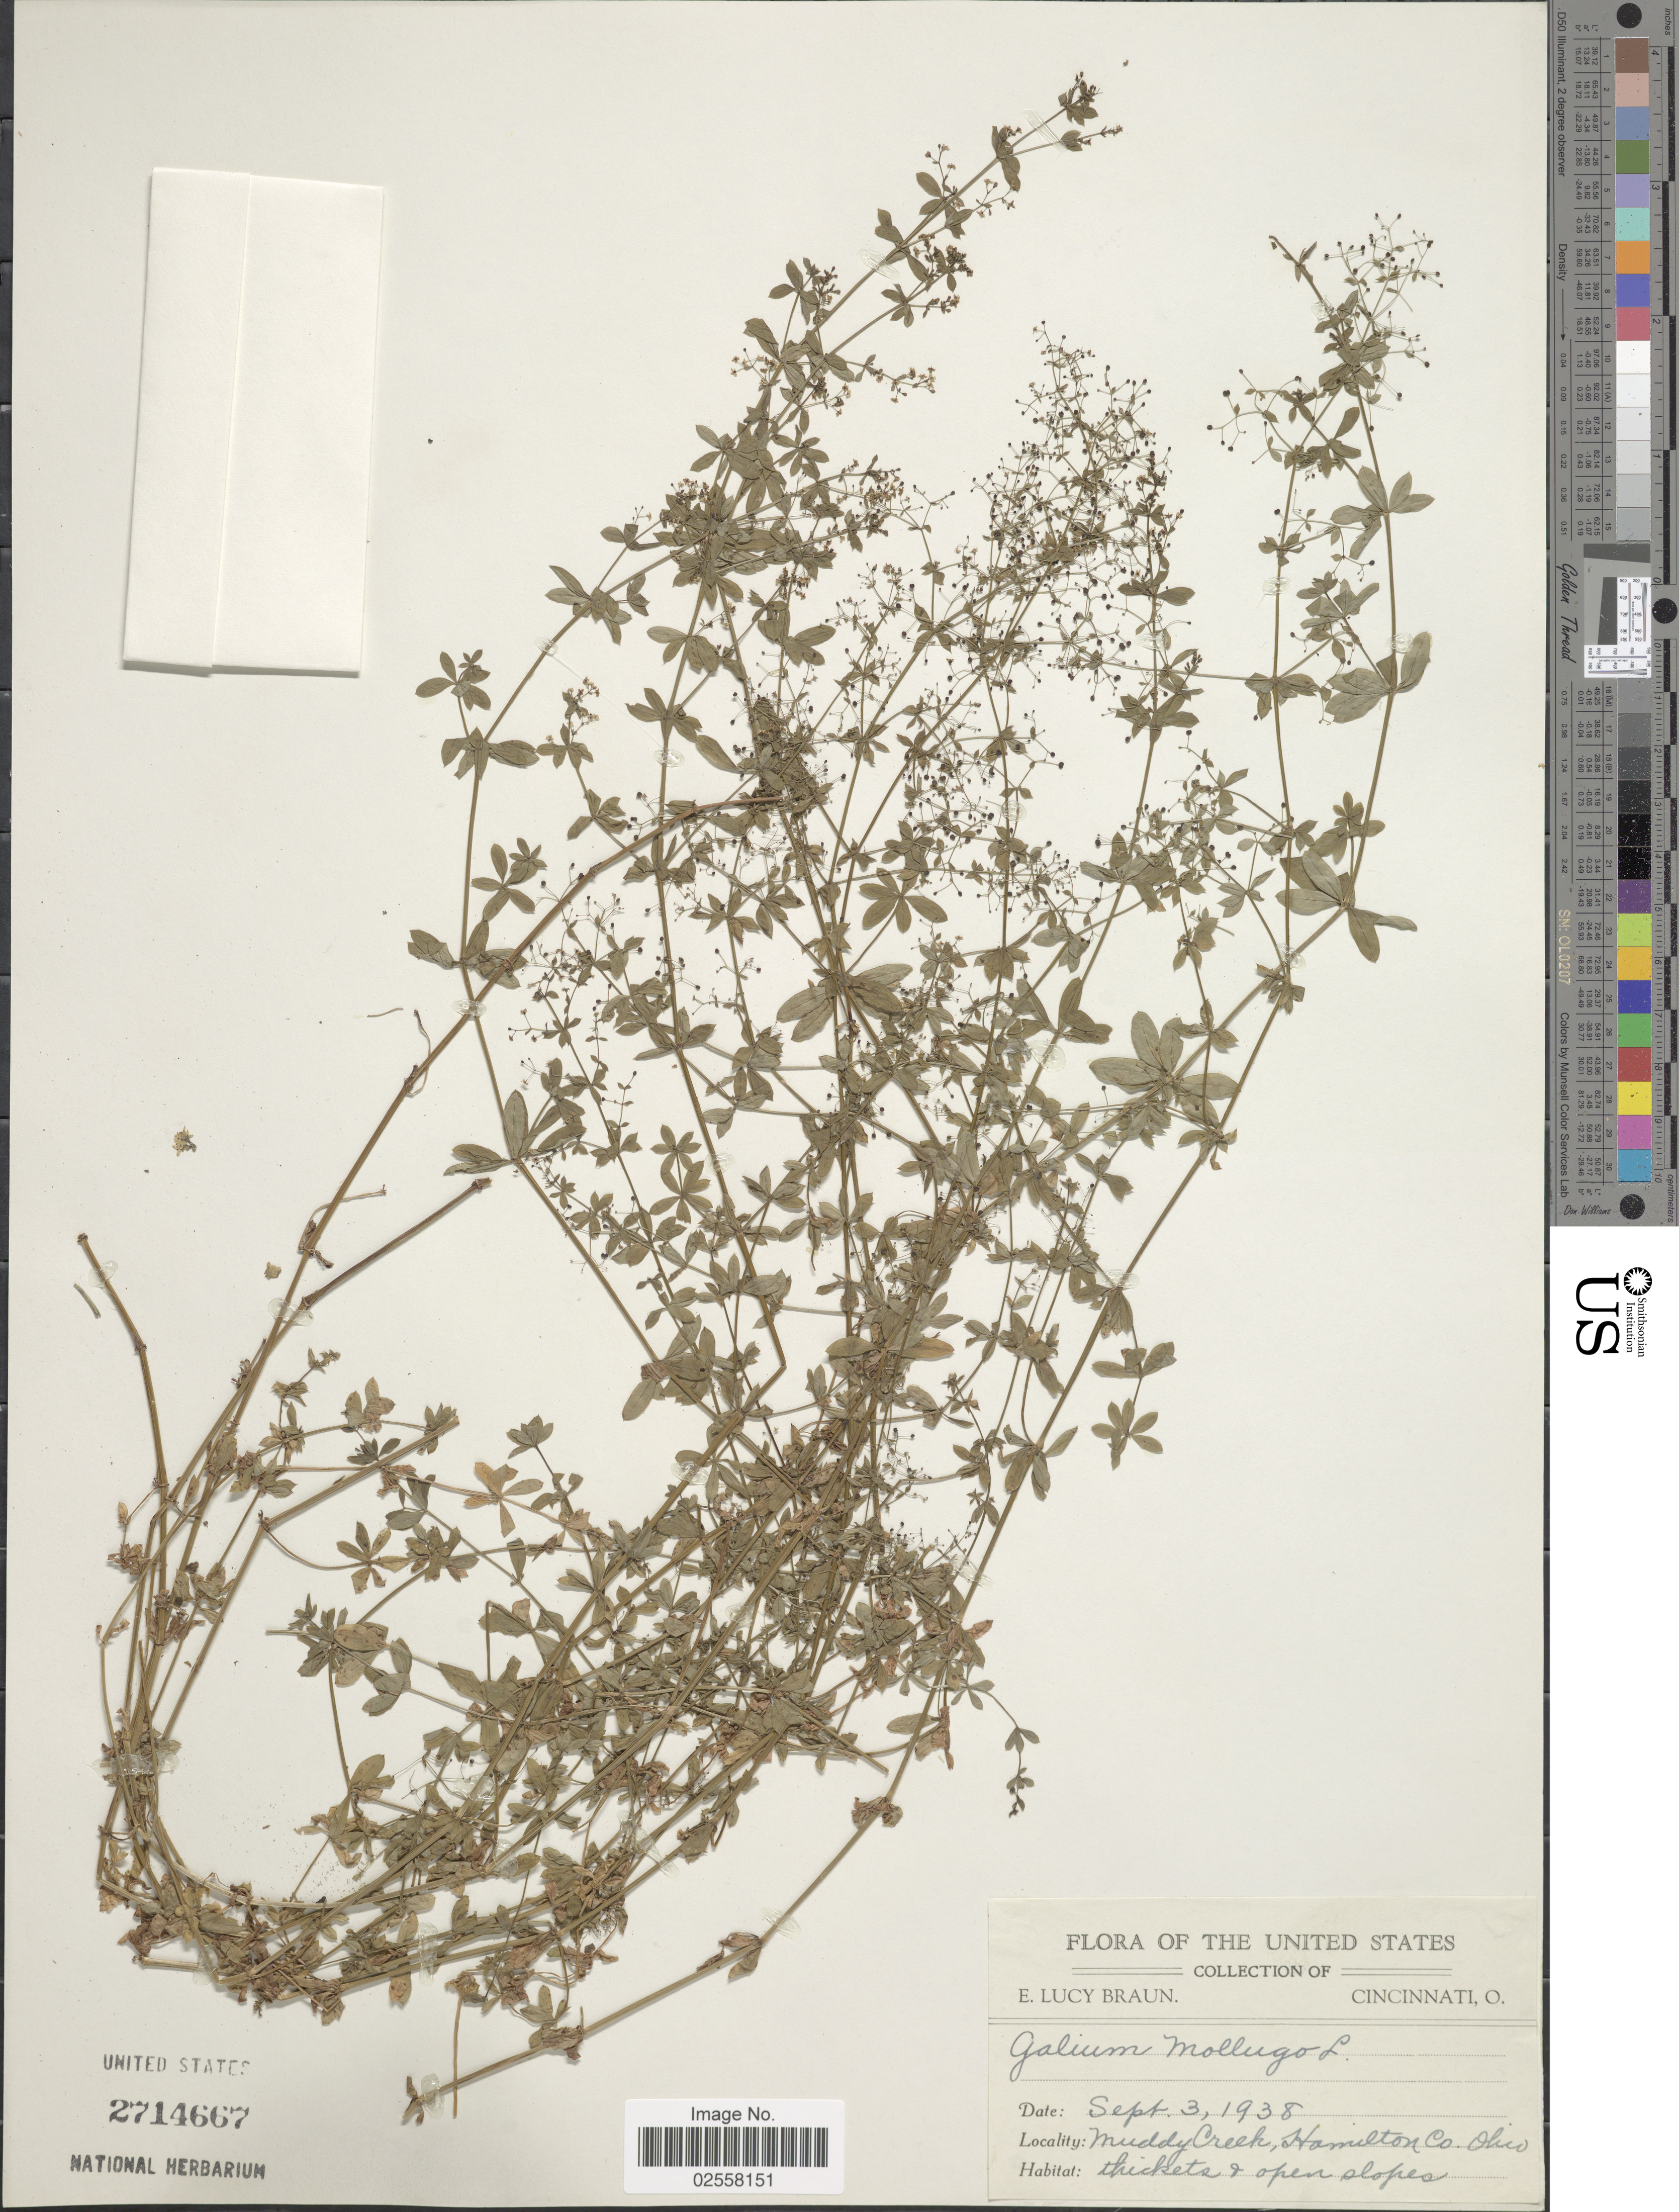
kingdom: Plantae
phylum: Tracheophyta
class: Magnoliopsida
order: Gentianales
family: Rubiaceae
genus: Galium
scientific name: Galium mollugo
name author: L.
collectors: E. L. Braun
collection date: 1938-09-03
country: United States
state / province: Ohio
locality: Muddy Creek, Hamilton Co.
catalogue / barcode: US 2714667